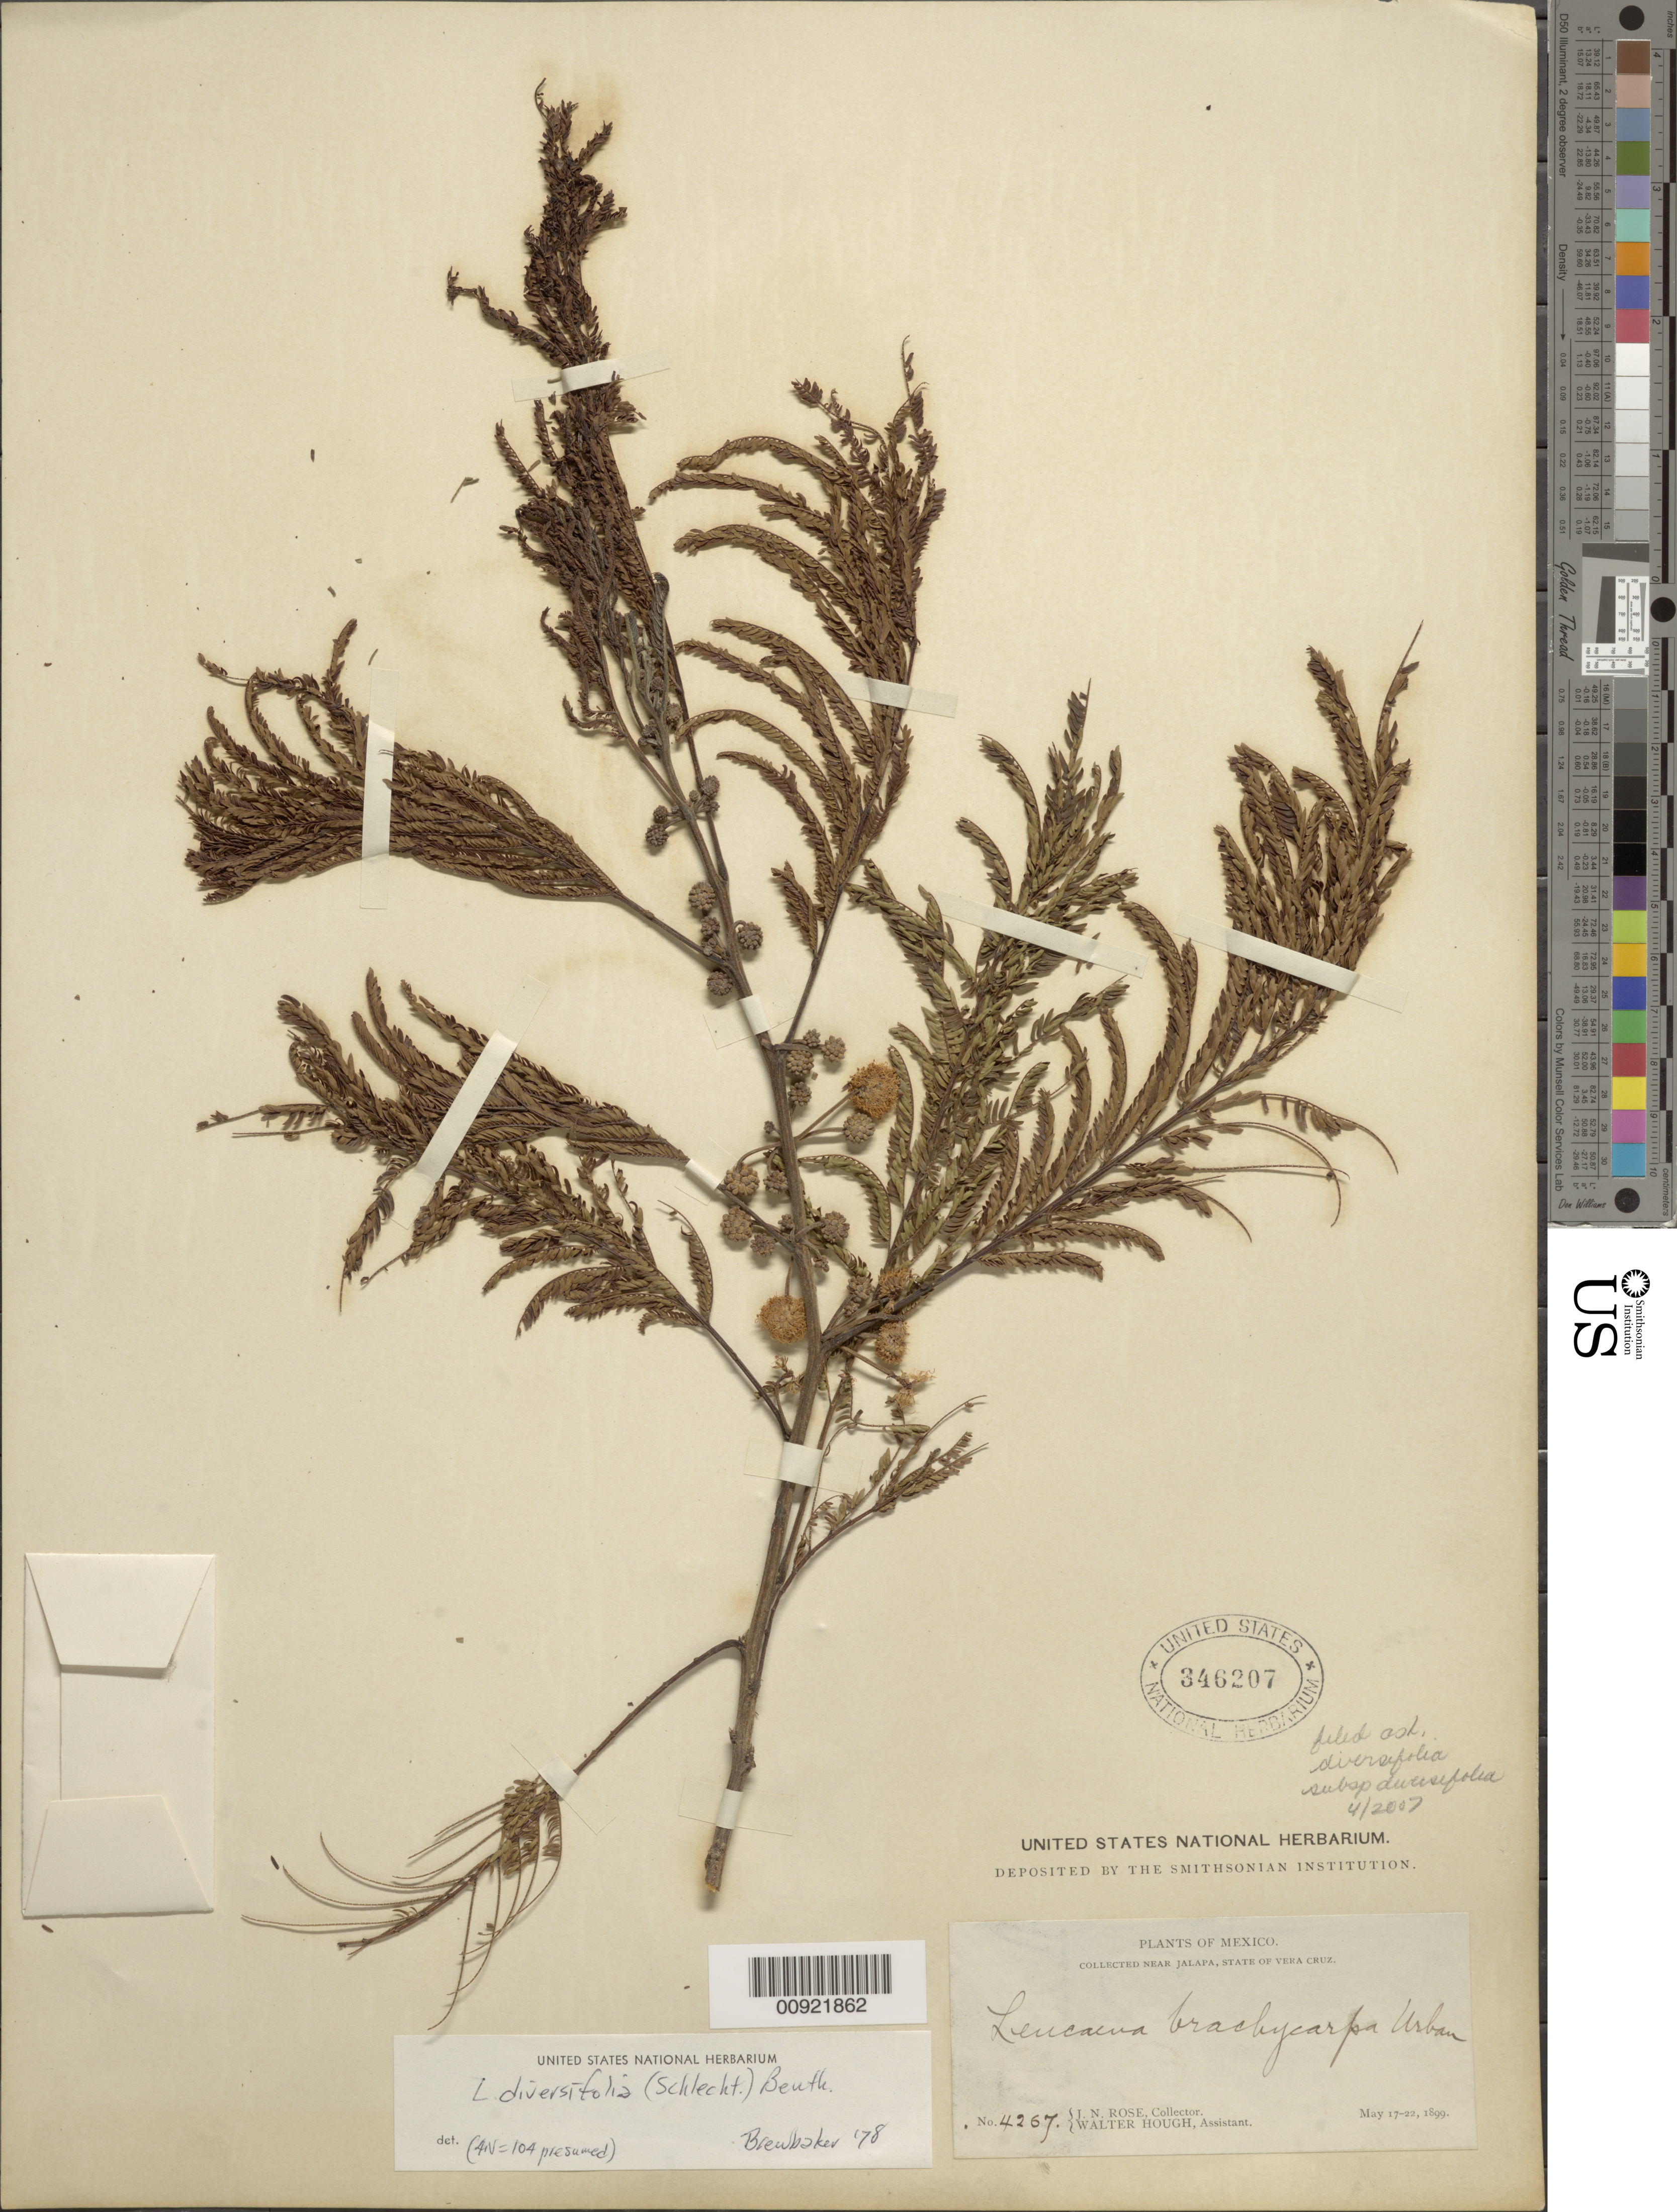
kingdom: Plantae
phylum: Tracheophyta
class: Magnoliopsida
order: Fabales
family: Fabaceae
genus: Leucaena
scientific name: Leucaena diversifolia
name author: (Schltdl.) Benth.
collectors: J. N. Rose & W. Hough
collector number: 4267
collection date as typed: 17 May 1899 to 22 May 1899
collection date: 1899-05-17/1899-05-22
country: Mexico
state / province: Veracruz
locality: Near Jalapa, State of Veracruz.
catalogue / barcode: US 346207